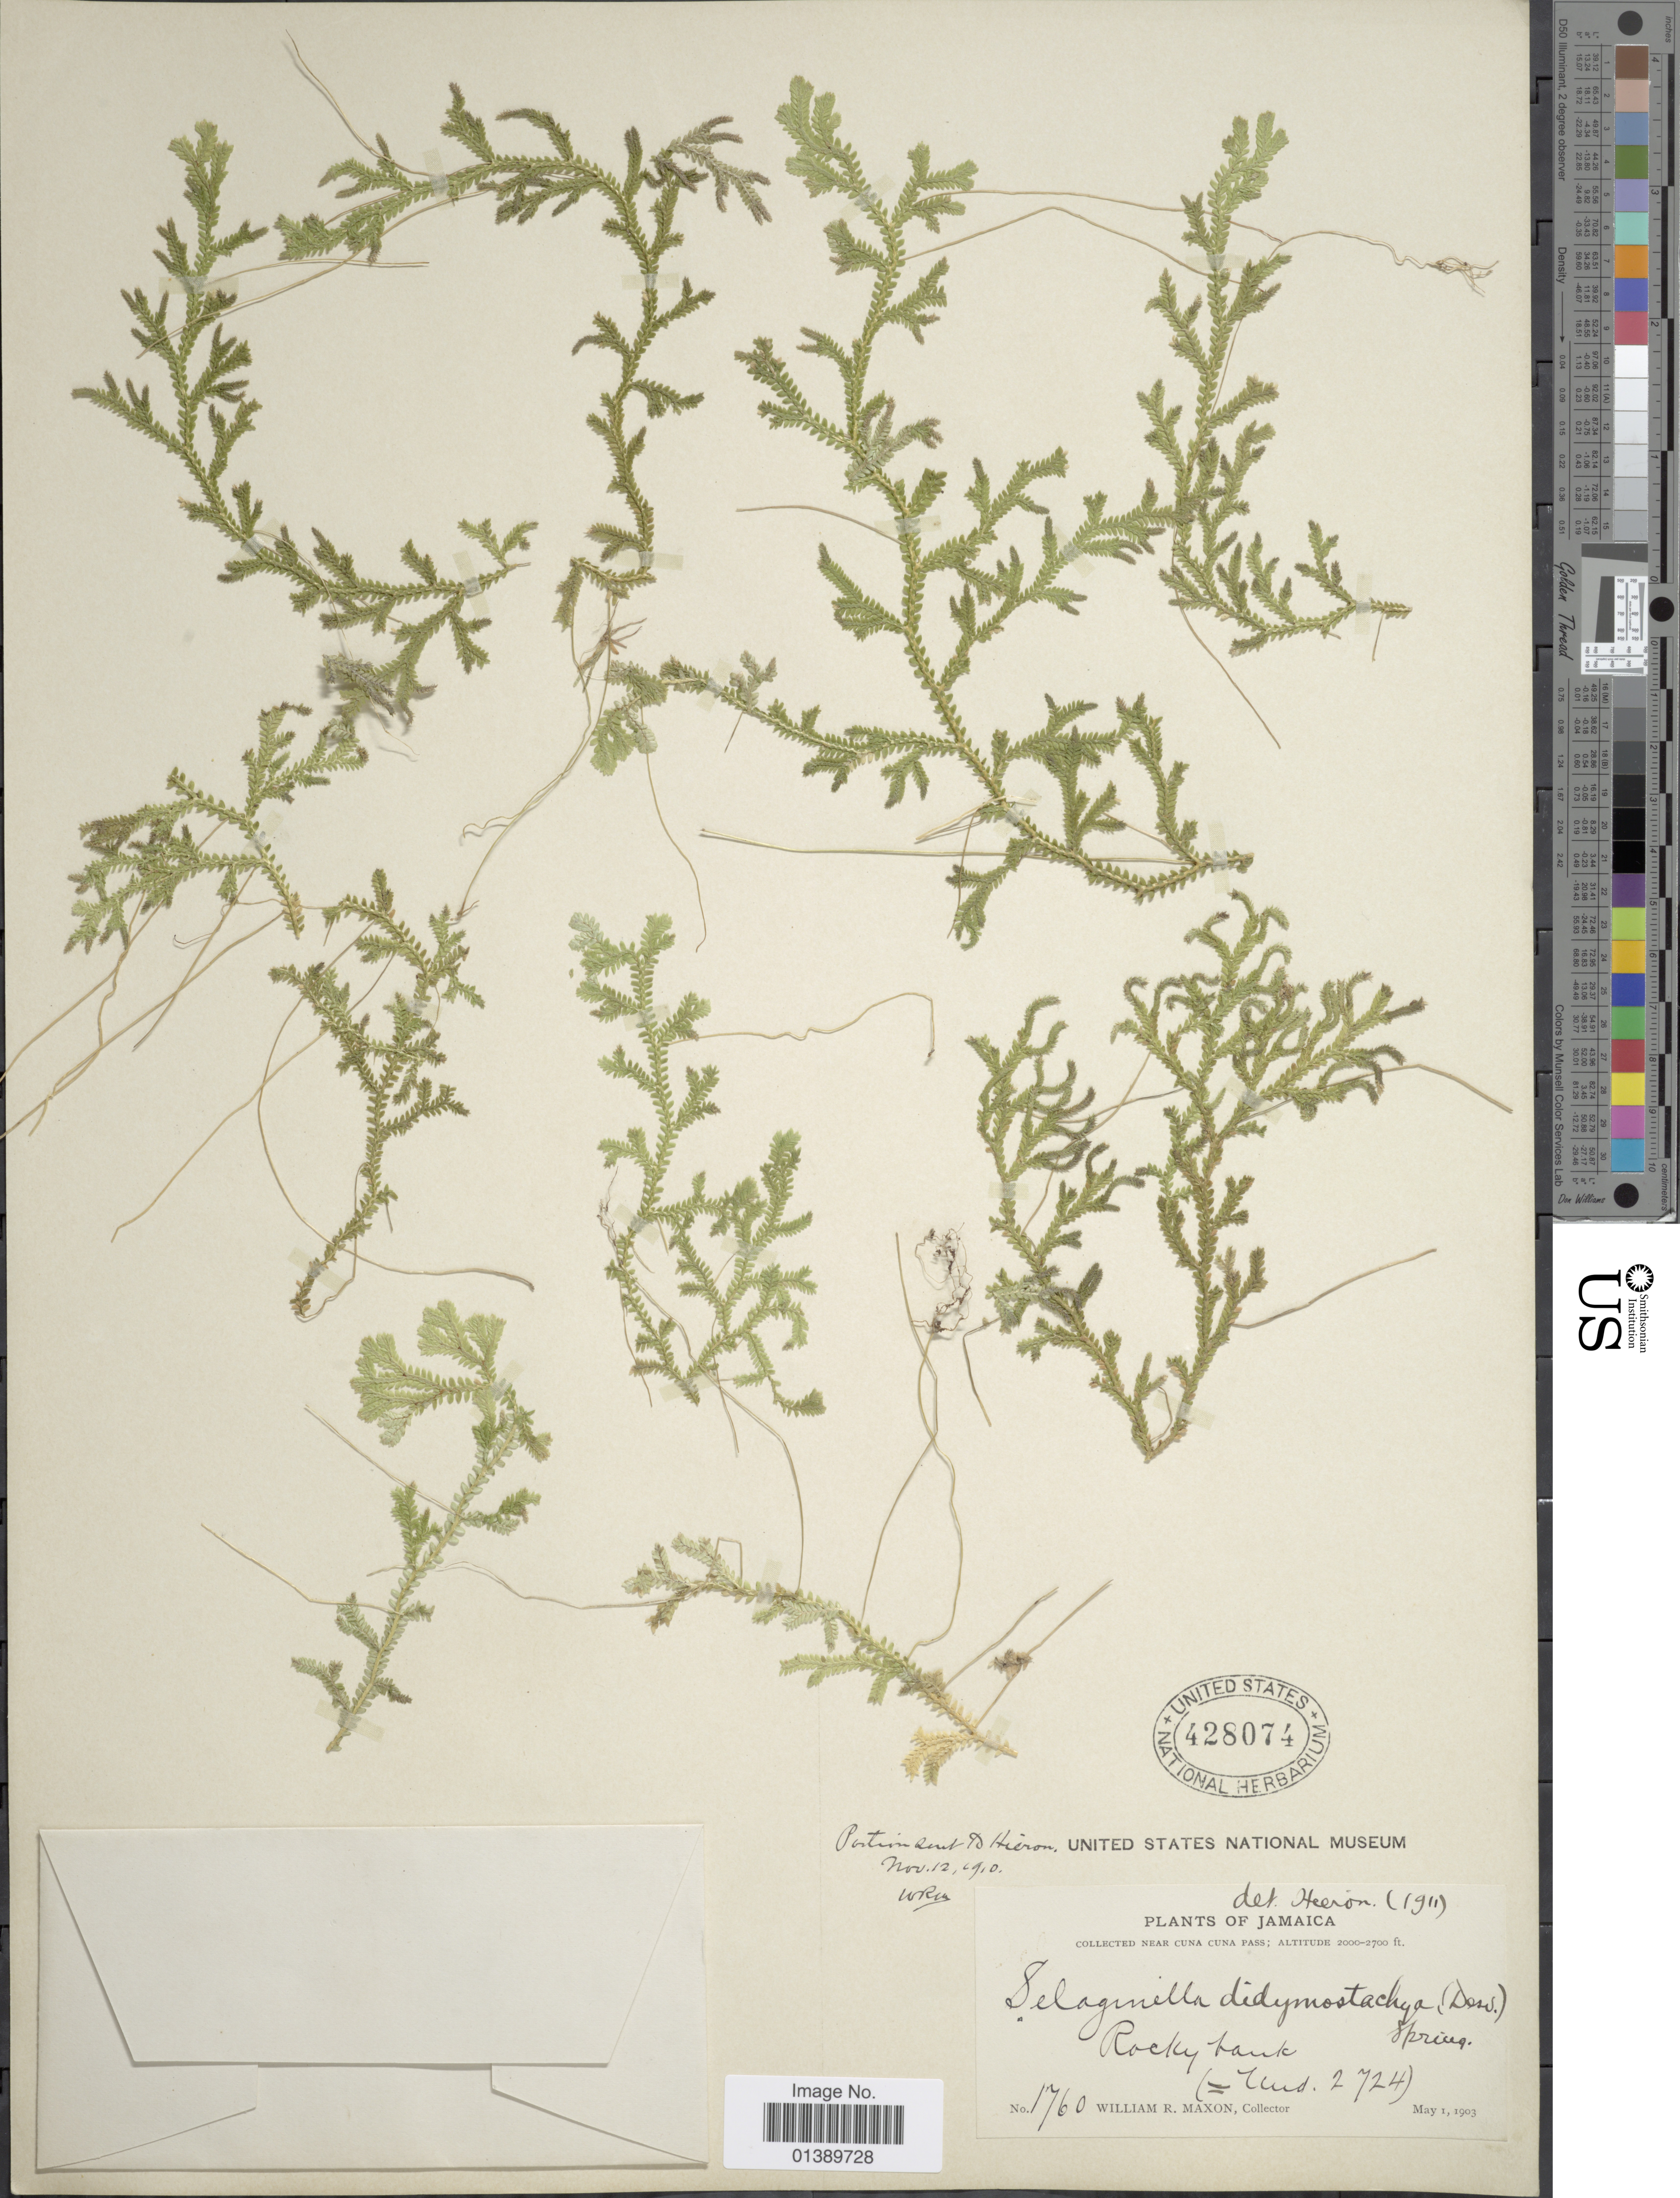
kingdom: Plantae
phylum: Tracheophyta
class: Lycopodiopsida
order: Selaginellales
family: Selaginellaceae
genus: Selaginella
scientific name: Selaginella denudata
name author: (Willd.) Spring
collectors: W. R. Maxon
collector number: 1760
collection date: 1903-05-01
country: Jamaica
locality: Near Cuna Cuna Pass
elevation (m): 610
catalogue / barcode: US 428074